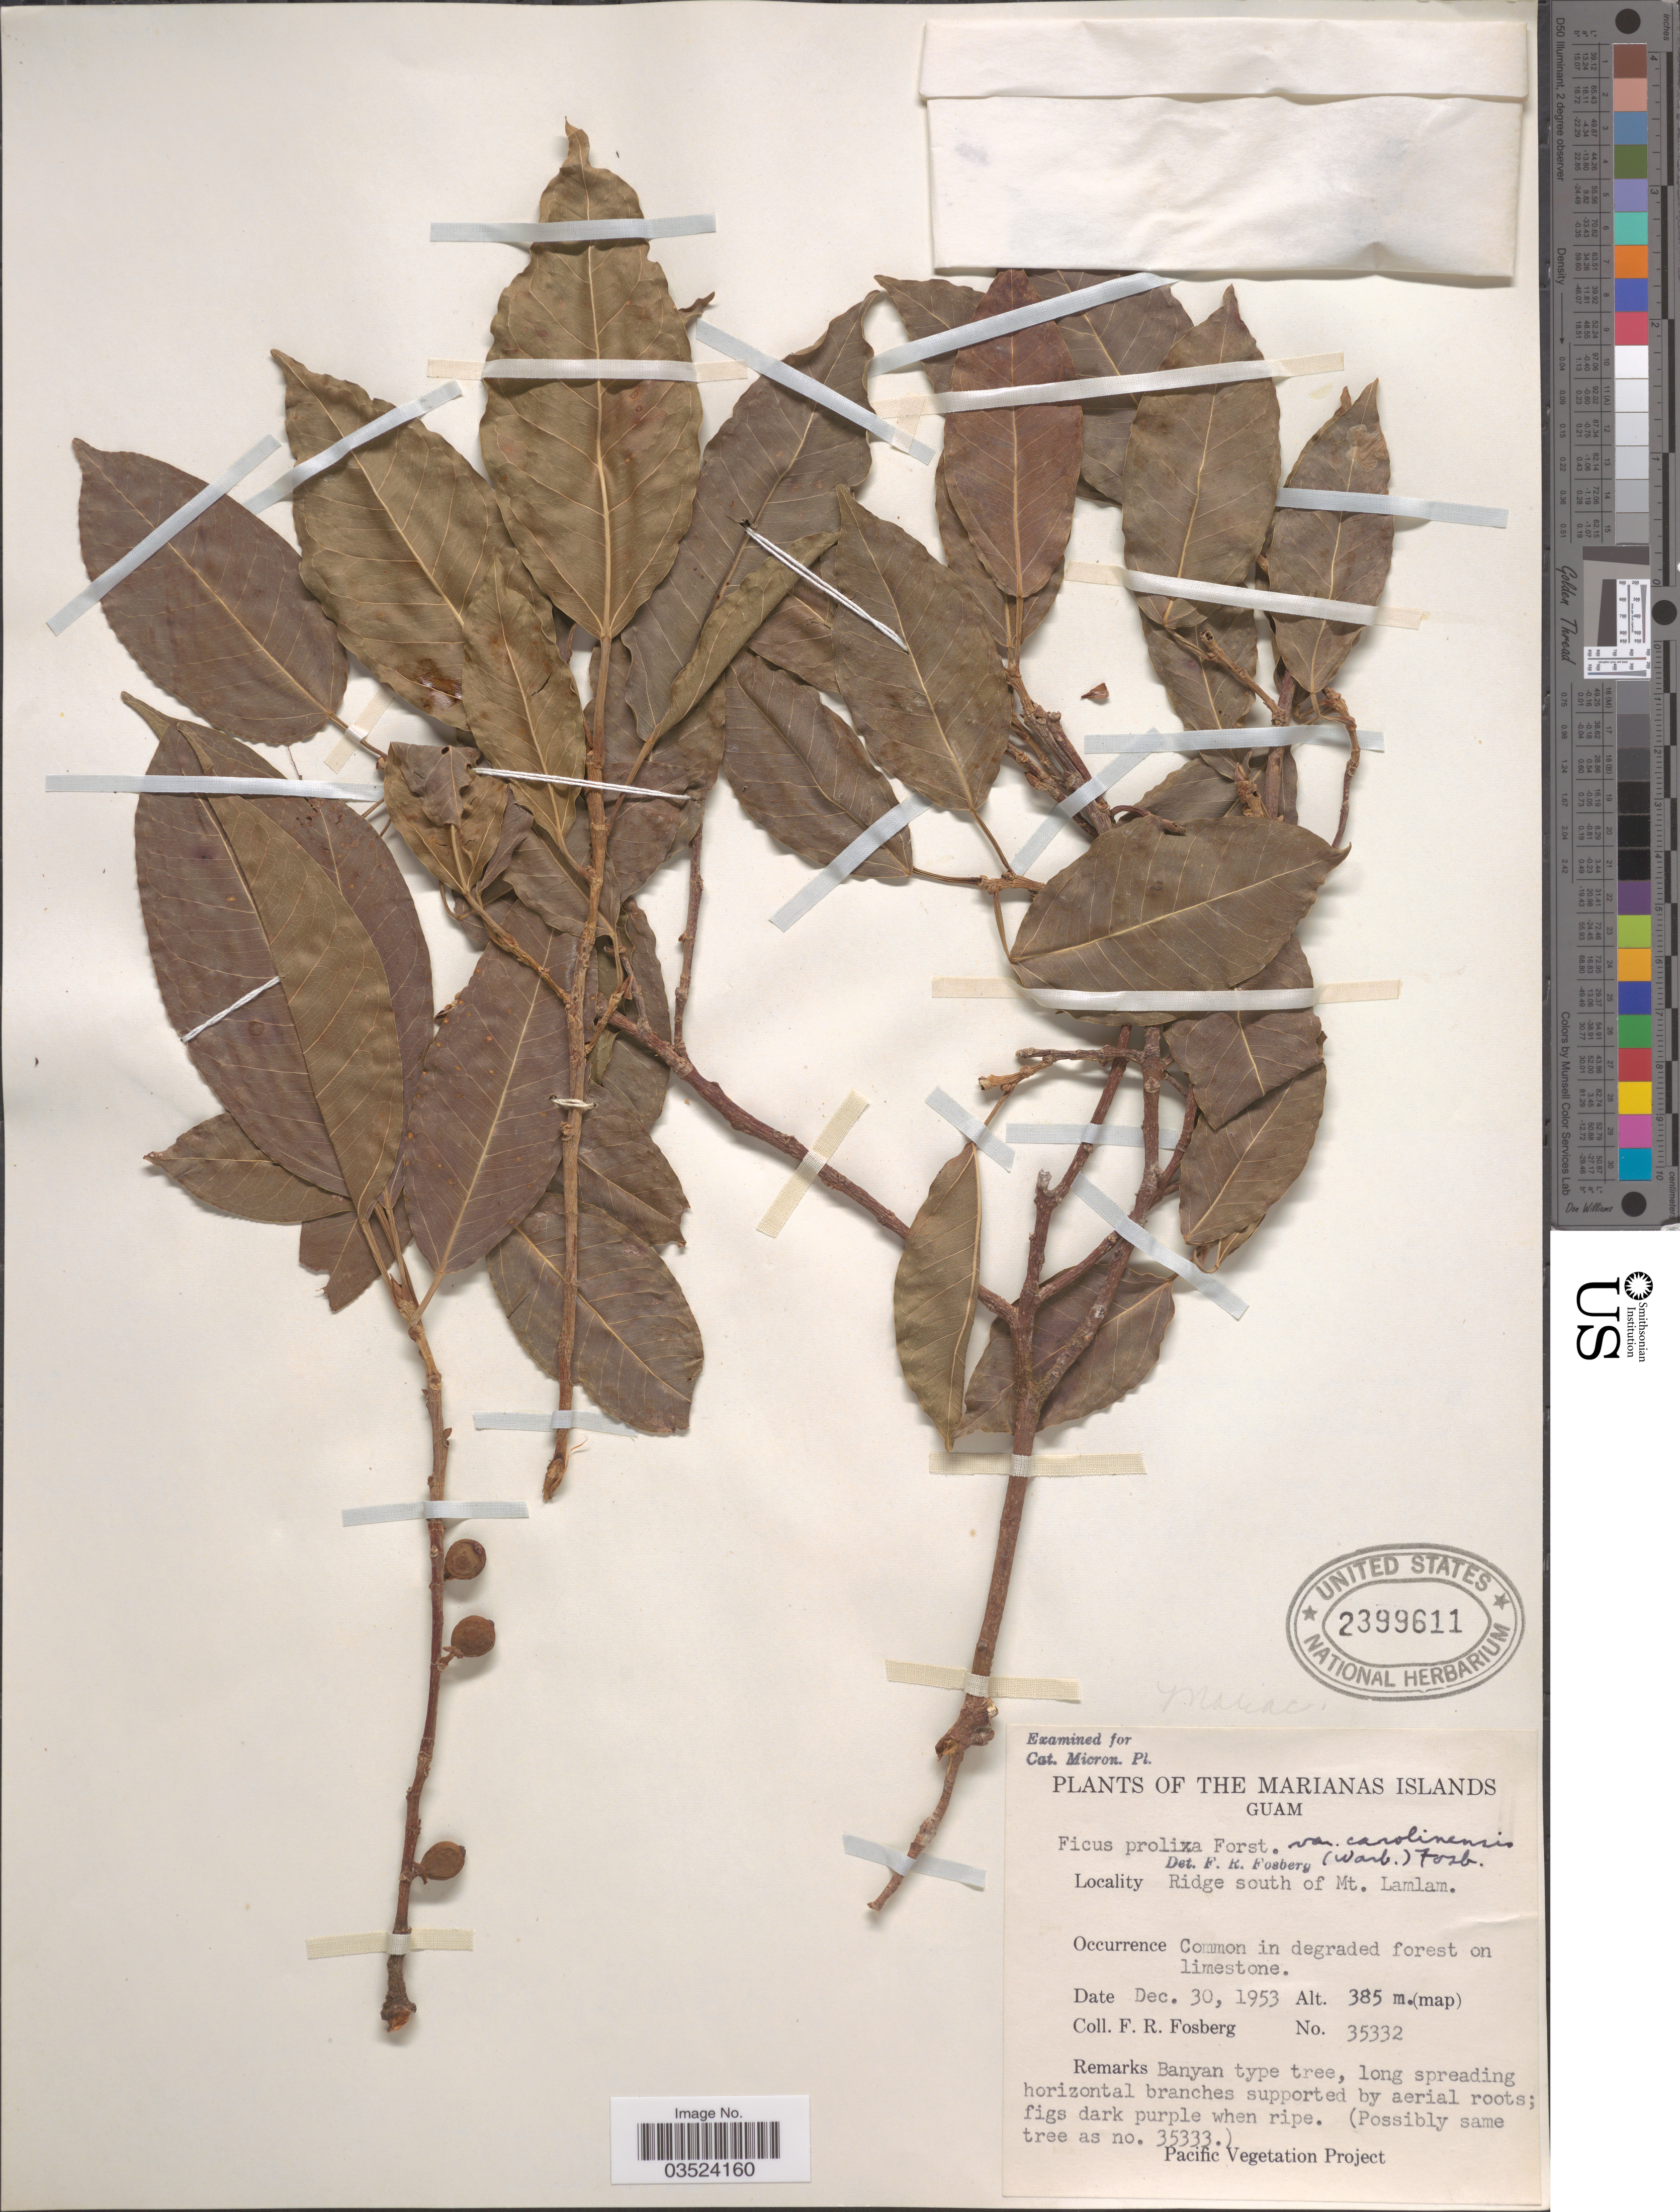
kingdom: Plantae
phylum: Tracheophyta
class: Magnoliopsida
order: Rosales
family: Moraceae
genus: Ficus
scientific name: Ficus prolixa var. carolinensis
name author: (Warb.) Fosberg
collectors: F. R. Fosberg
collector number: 35332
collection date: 1953-12-30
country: Guam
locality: The Marianas Islands. Ridge south of Mt. Lamlam.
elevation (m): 385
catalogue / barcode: US 2399611